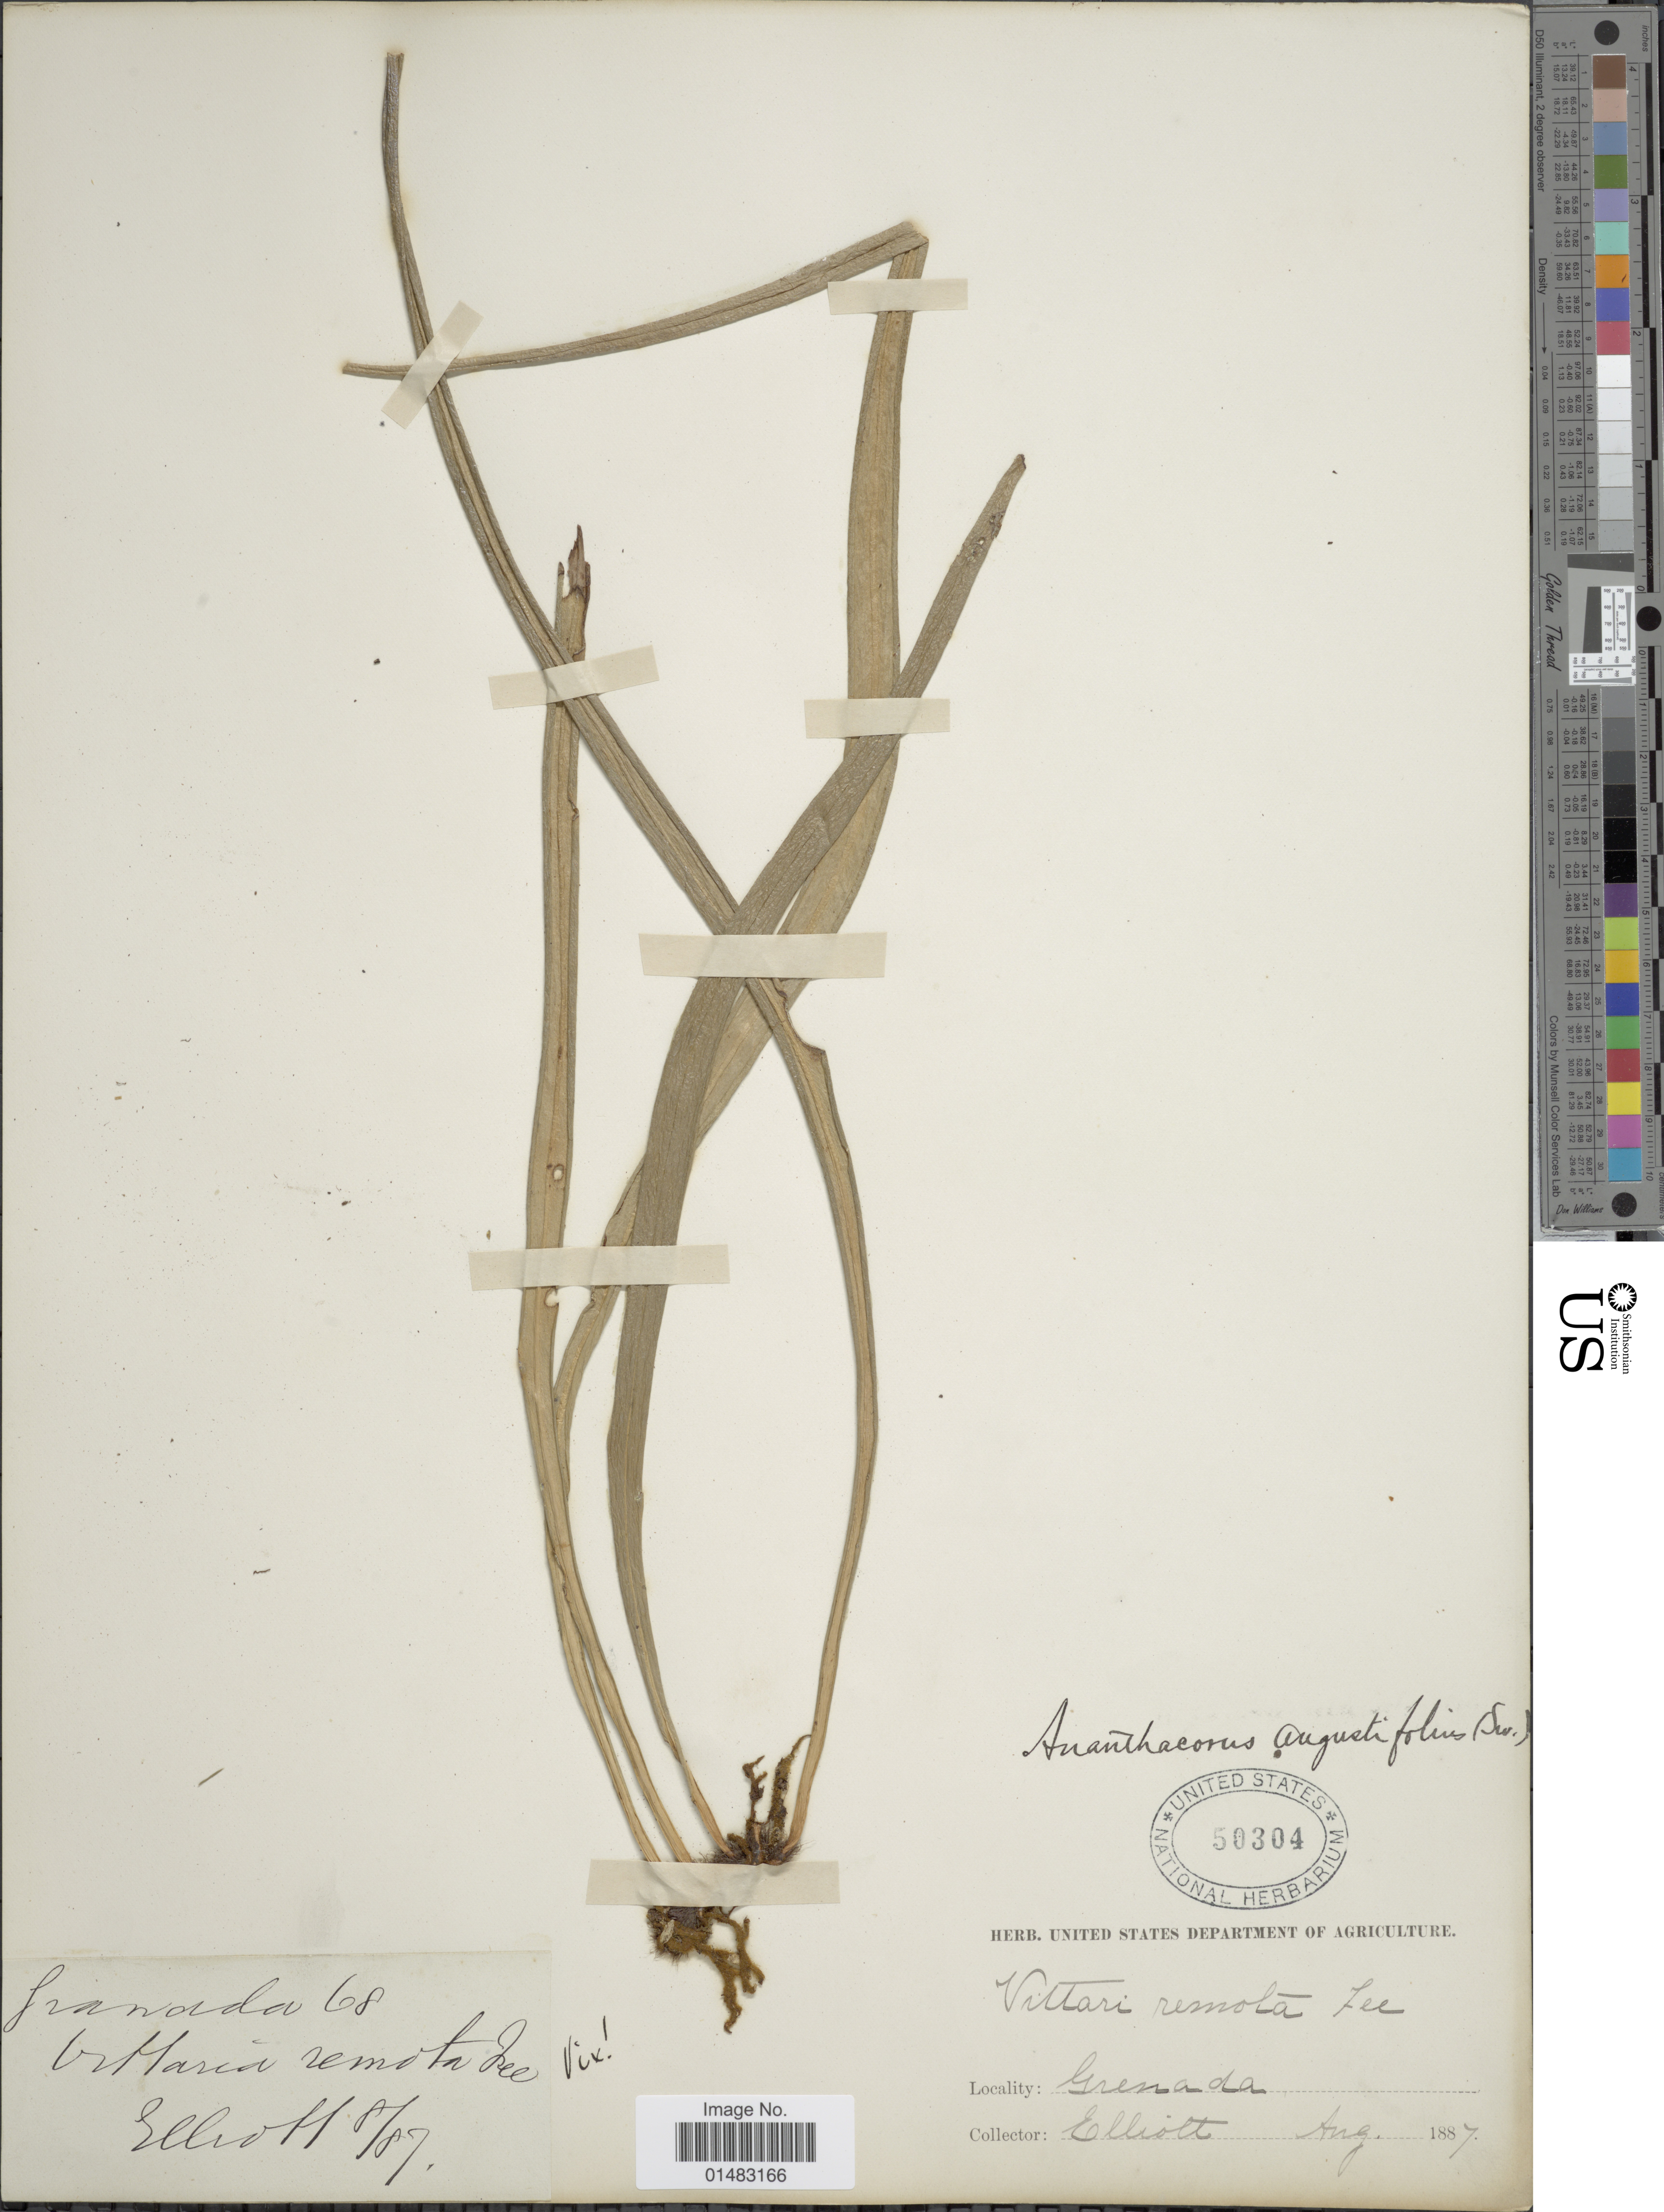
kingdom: Plantae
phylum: Tracheophyta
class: Polypodiopsida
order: Polypodiales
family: Pteridaceae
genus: Ananthacorus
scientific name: Ananthacorus angustifolius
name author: (Sw.) Underw. & Maxon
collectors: Elliott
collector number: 68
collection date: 1887-08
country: Grenada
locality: [illegible text] Grenada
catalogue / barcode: US 50304